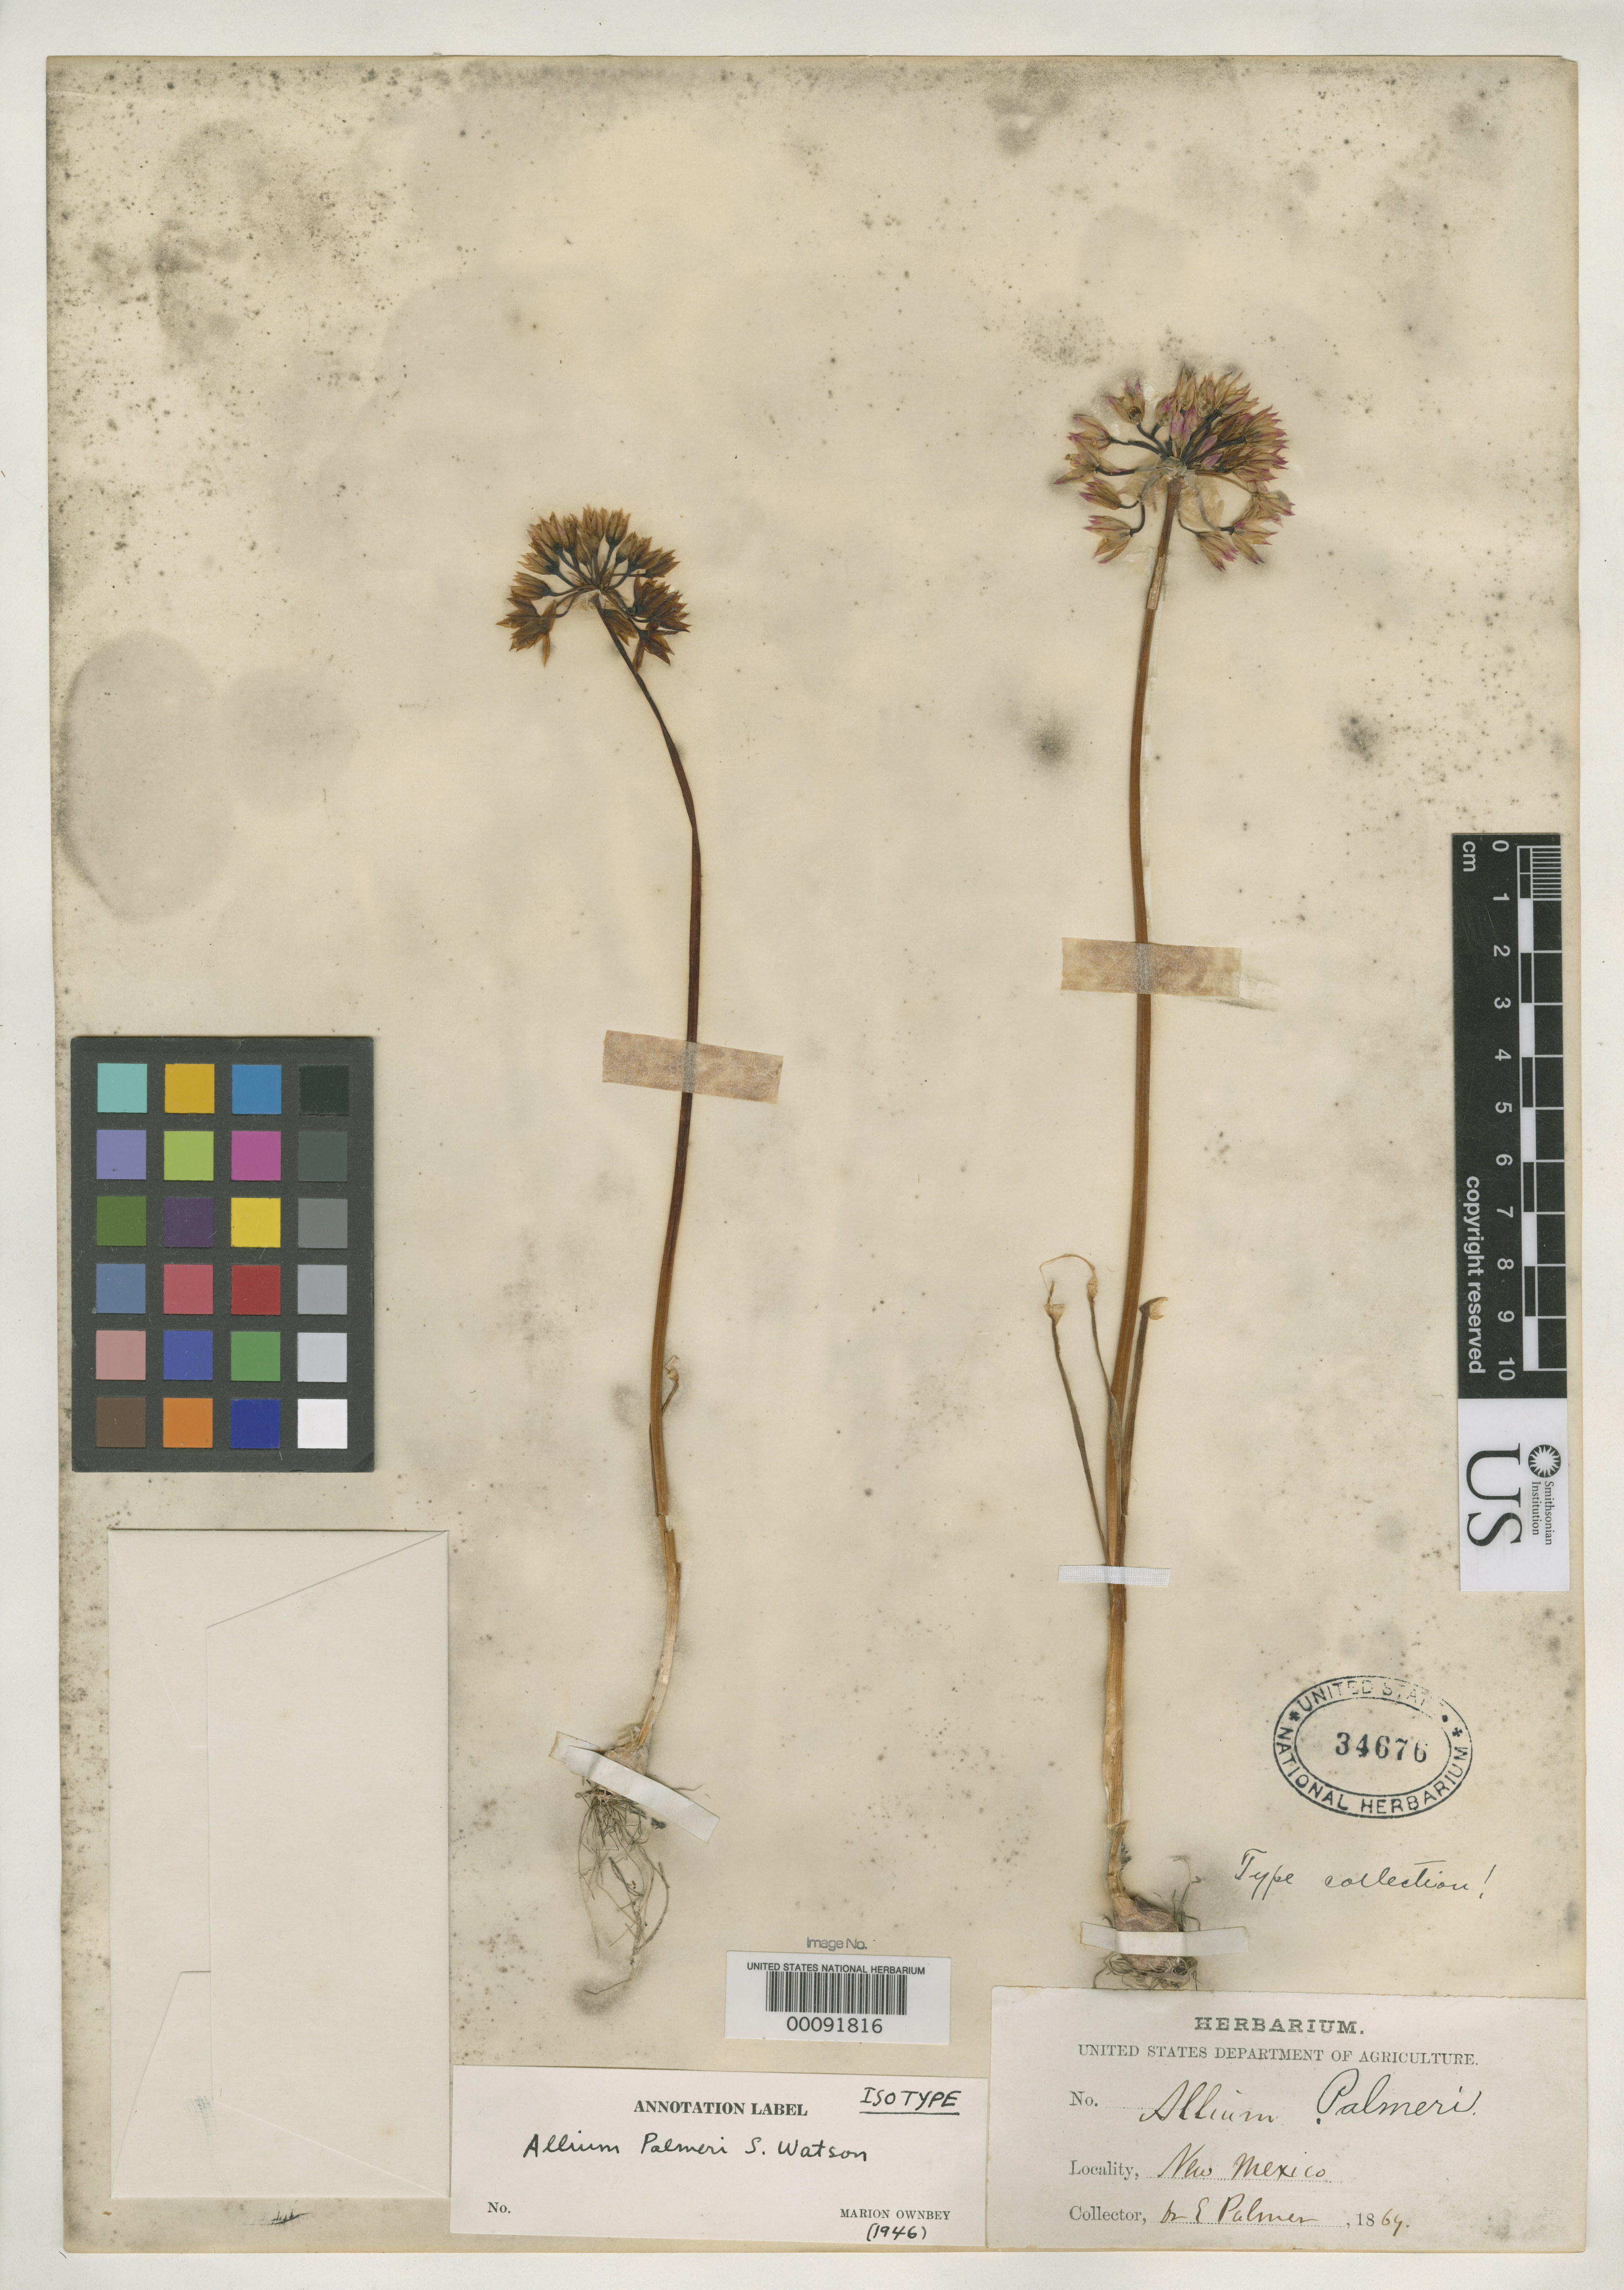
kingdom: Plantae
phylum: Tracheophyta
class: Liliopsida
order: Asparagales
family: Amaryllidaceae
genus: Allium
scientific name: Allium palmeri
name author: S. Watson in C. King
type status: Holotype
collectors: E. Palmer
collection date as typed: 1869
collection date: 1869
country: United States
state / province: New Mexico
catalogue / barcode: US 34676